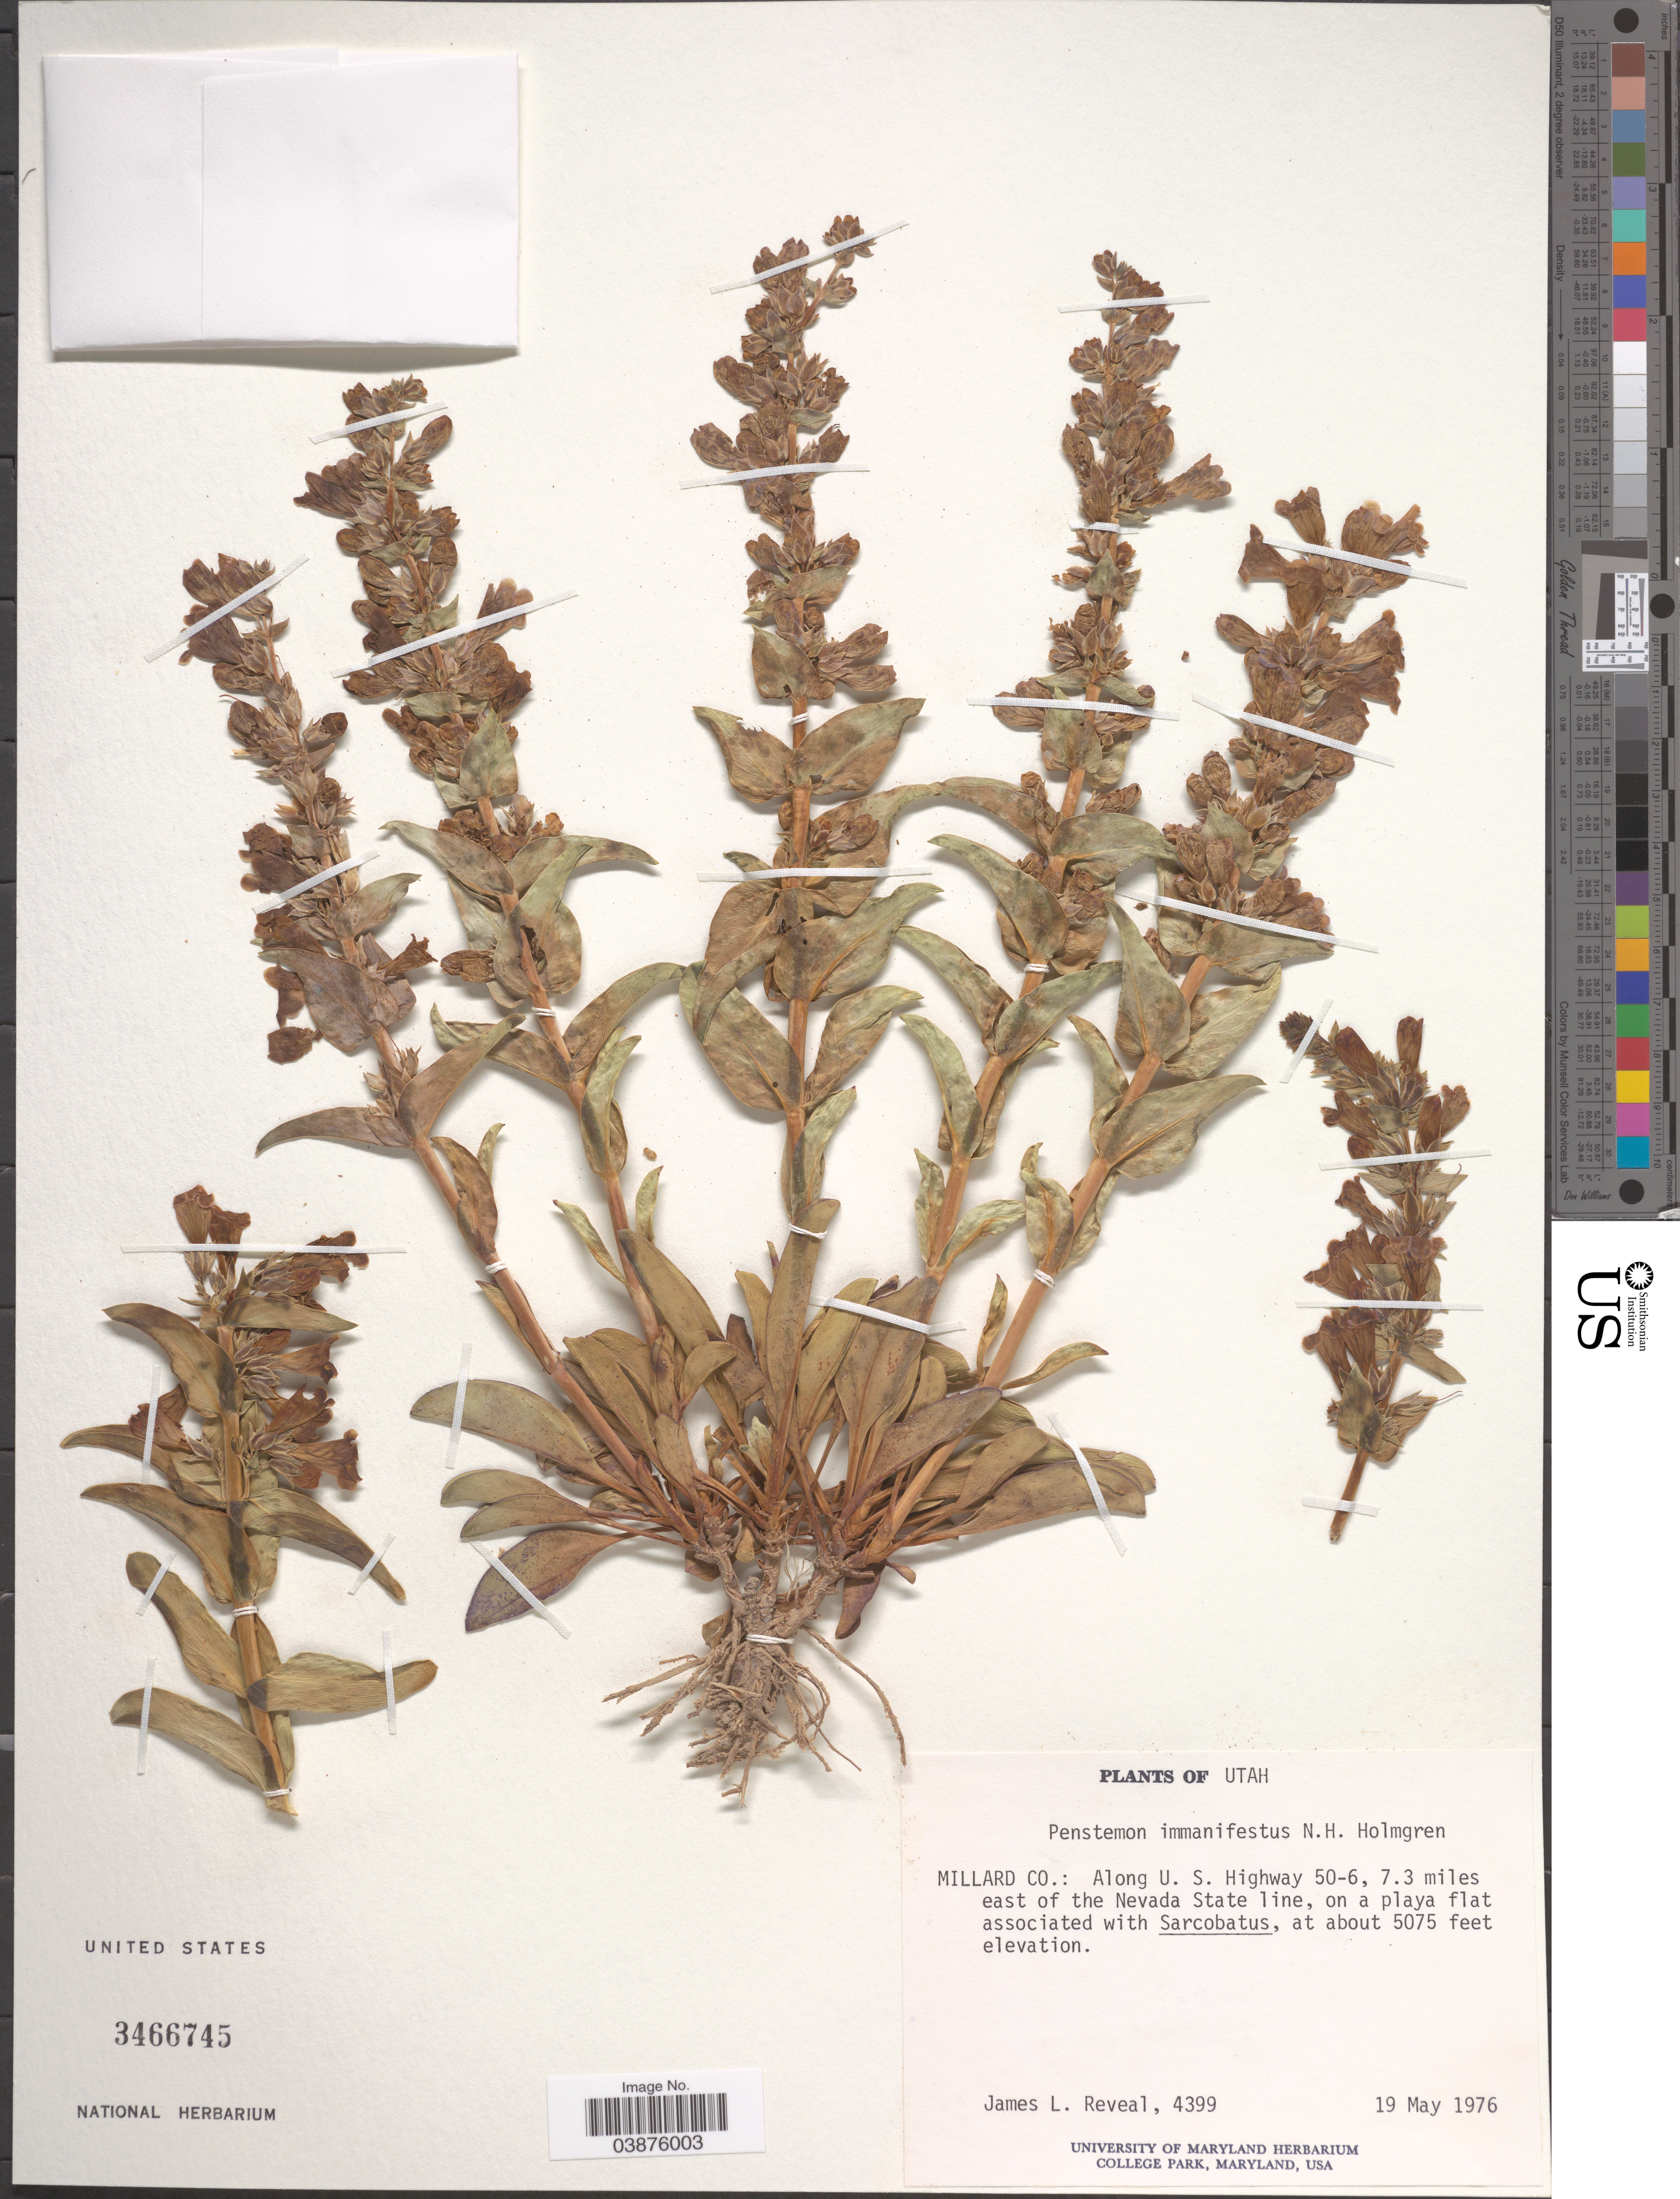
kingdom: Plantae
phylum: Tracheophyta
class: Magnoliopsida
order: Lamiales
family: Plantaginaceae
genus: Penstemon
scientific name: Penstemon immanifestus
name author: N.H. Holmgren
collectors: J. L. Reveal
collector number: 4399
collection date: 1976-05-19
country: United States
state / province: Utah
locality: Millard Co.: Along U.S. Highway 50-6, 7.3 miles east of the Nevada State line.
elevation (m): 1547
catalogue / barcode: US 3466745